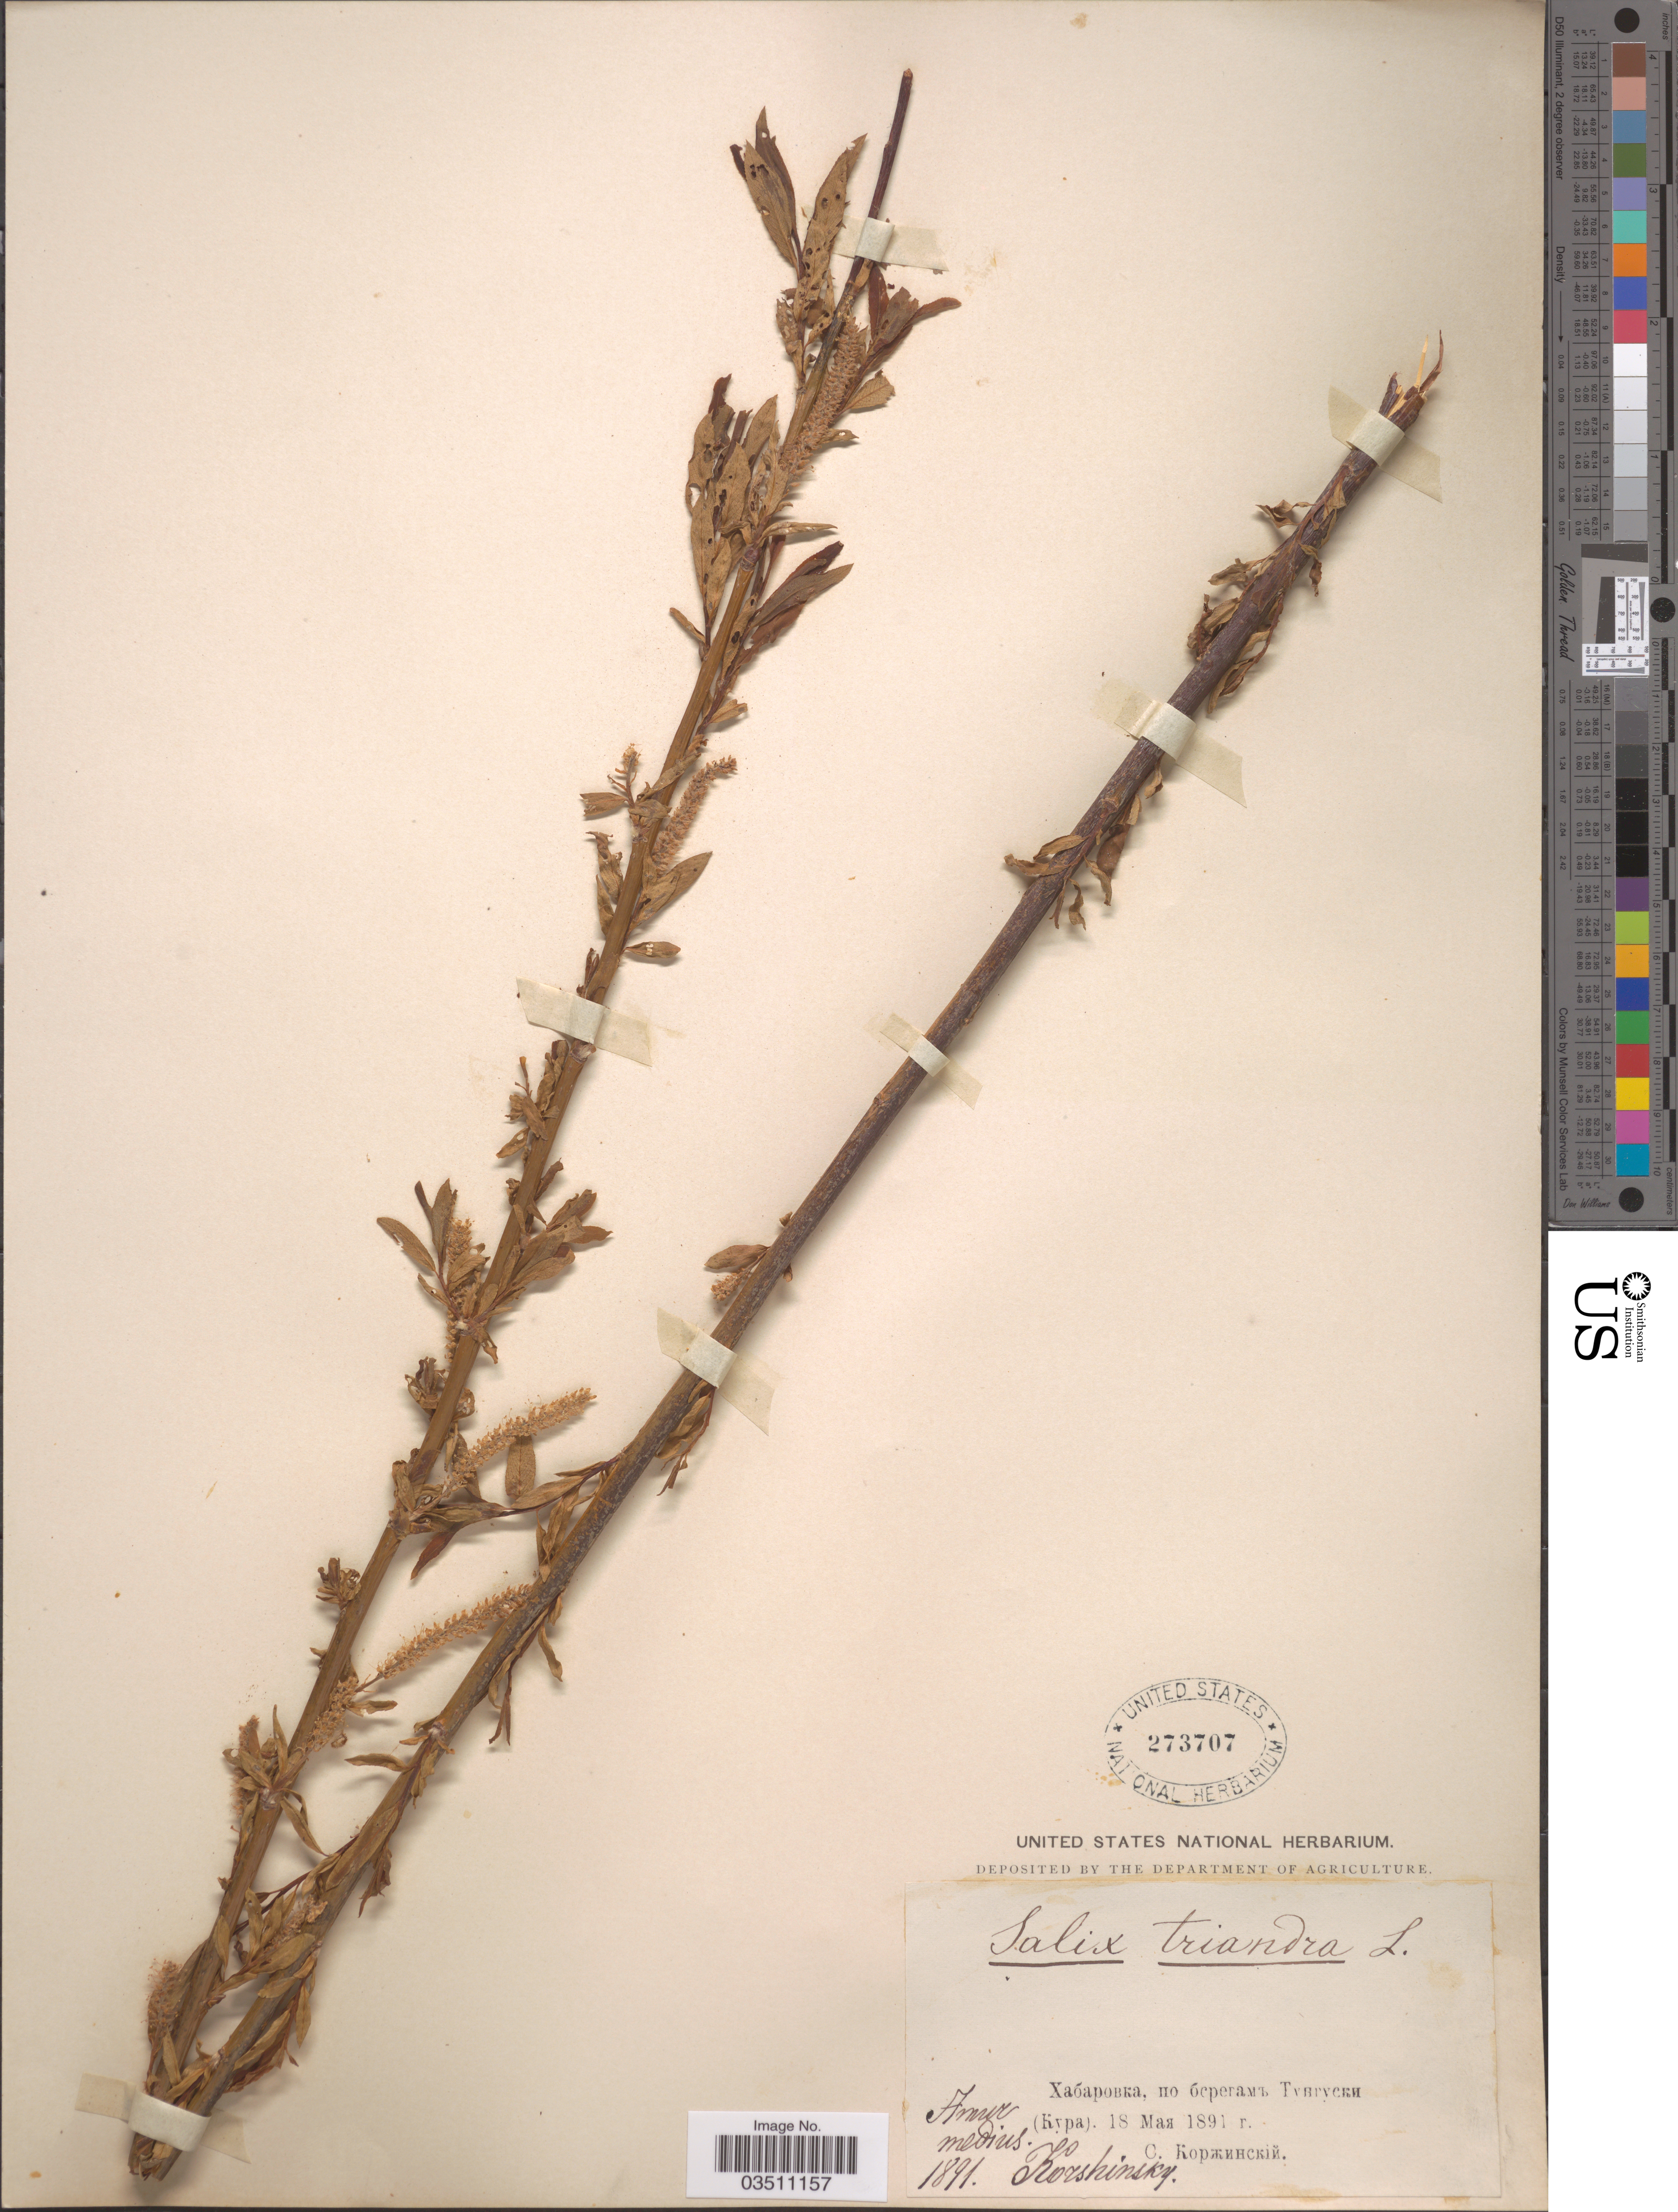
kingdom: Plantae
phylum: Tracheophyta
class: Magnoliopsida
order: Malpighiales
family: Salicaceae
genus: Salix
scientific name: Salix triandra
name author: L.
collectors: S. Korzhinskiy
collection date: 1891-05-18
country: Russian Federation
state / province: Amur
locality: Khabarovks, along the banks of the Tunguski (Bura). Amur medius.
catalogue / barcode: US 273707